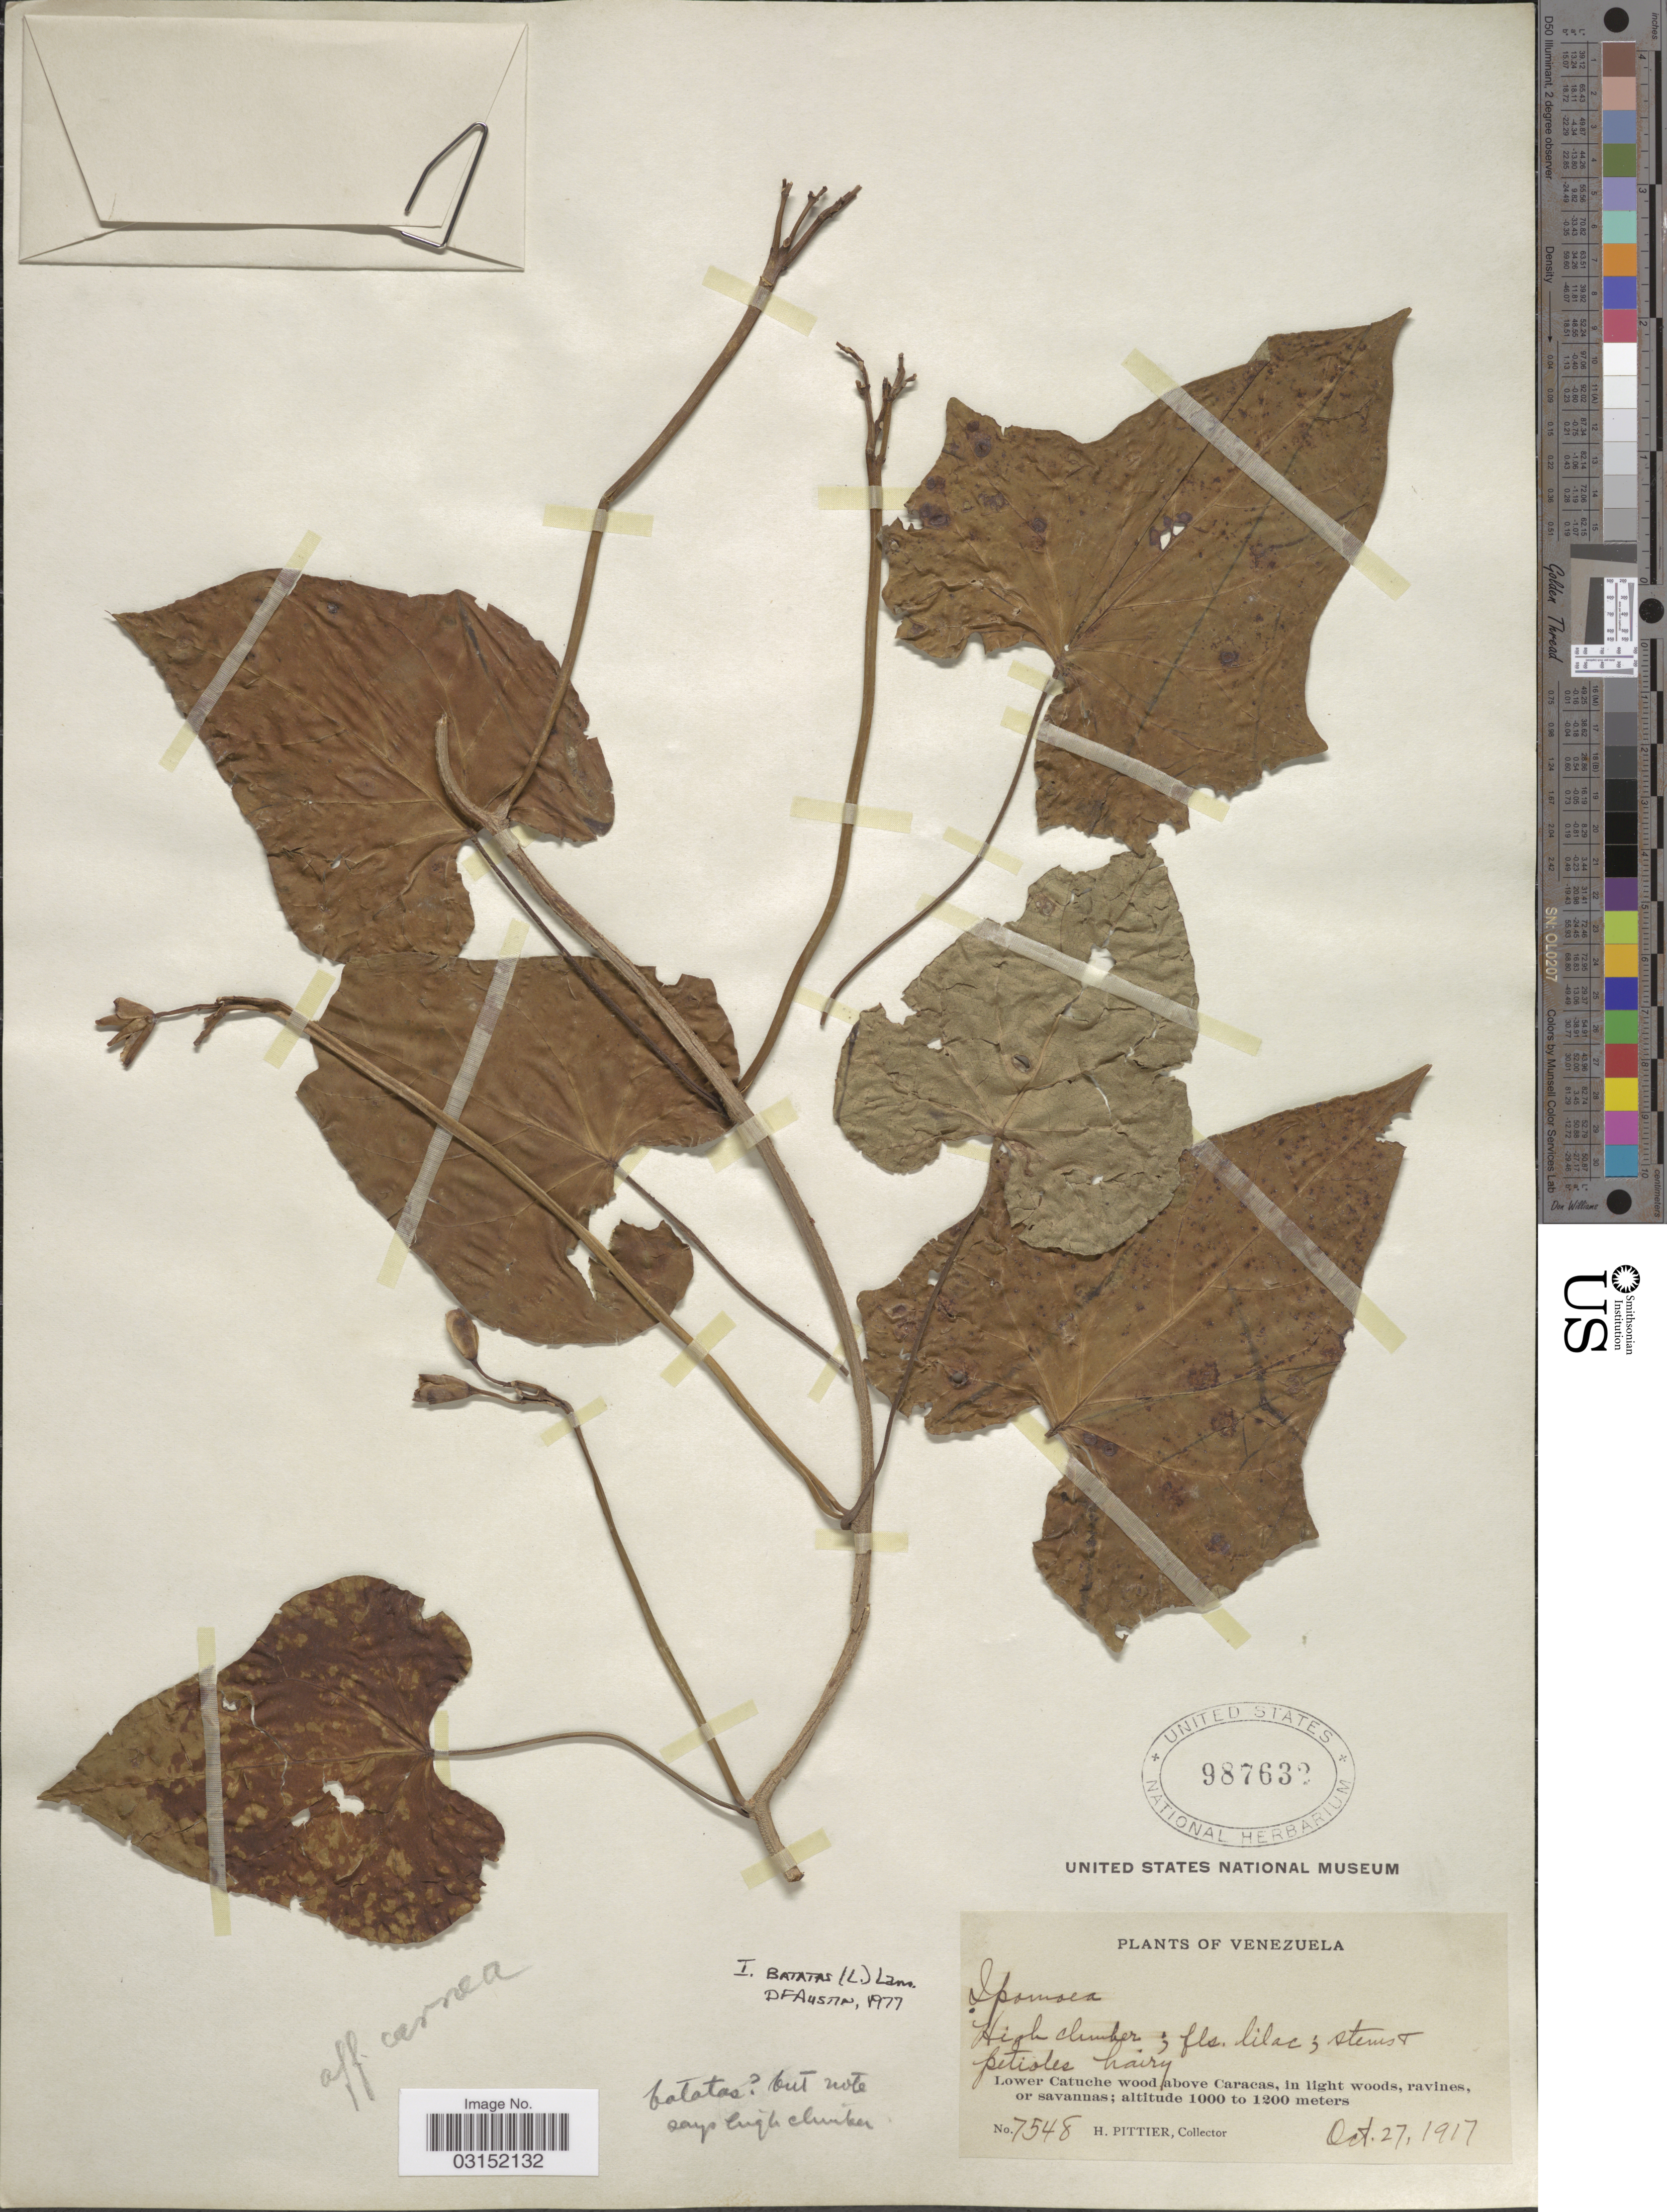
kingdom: Plantae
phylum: Tracheophyta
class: Magnoliopsida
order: Solanales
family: Convolvulaceae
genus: Ipomoea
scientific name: Ipomoea batatas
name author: (L.) Lam.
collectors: H. F. Pittier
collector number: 7548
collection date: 1917-10-27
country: Venezuela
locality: Lower Catuche woods above Caracas, in light woods, ravines, or savannas.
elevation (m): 1000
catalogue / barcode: US 987632